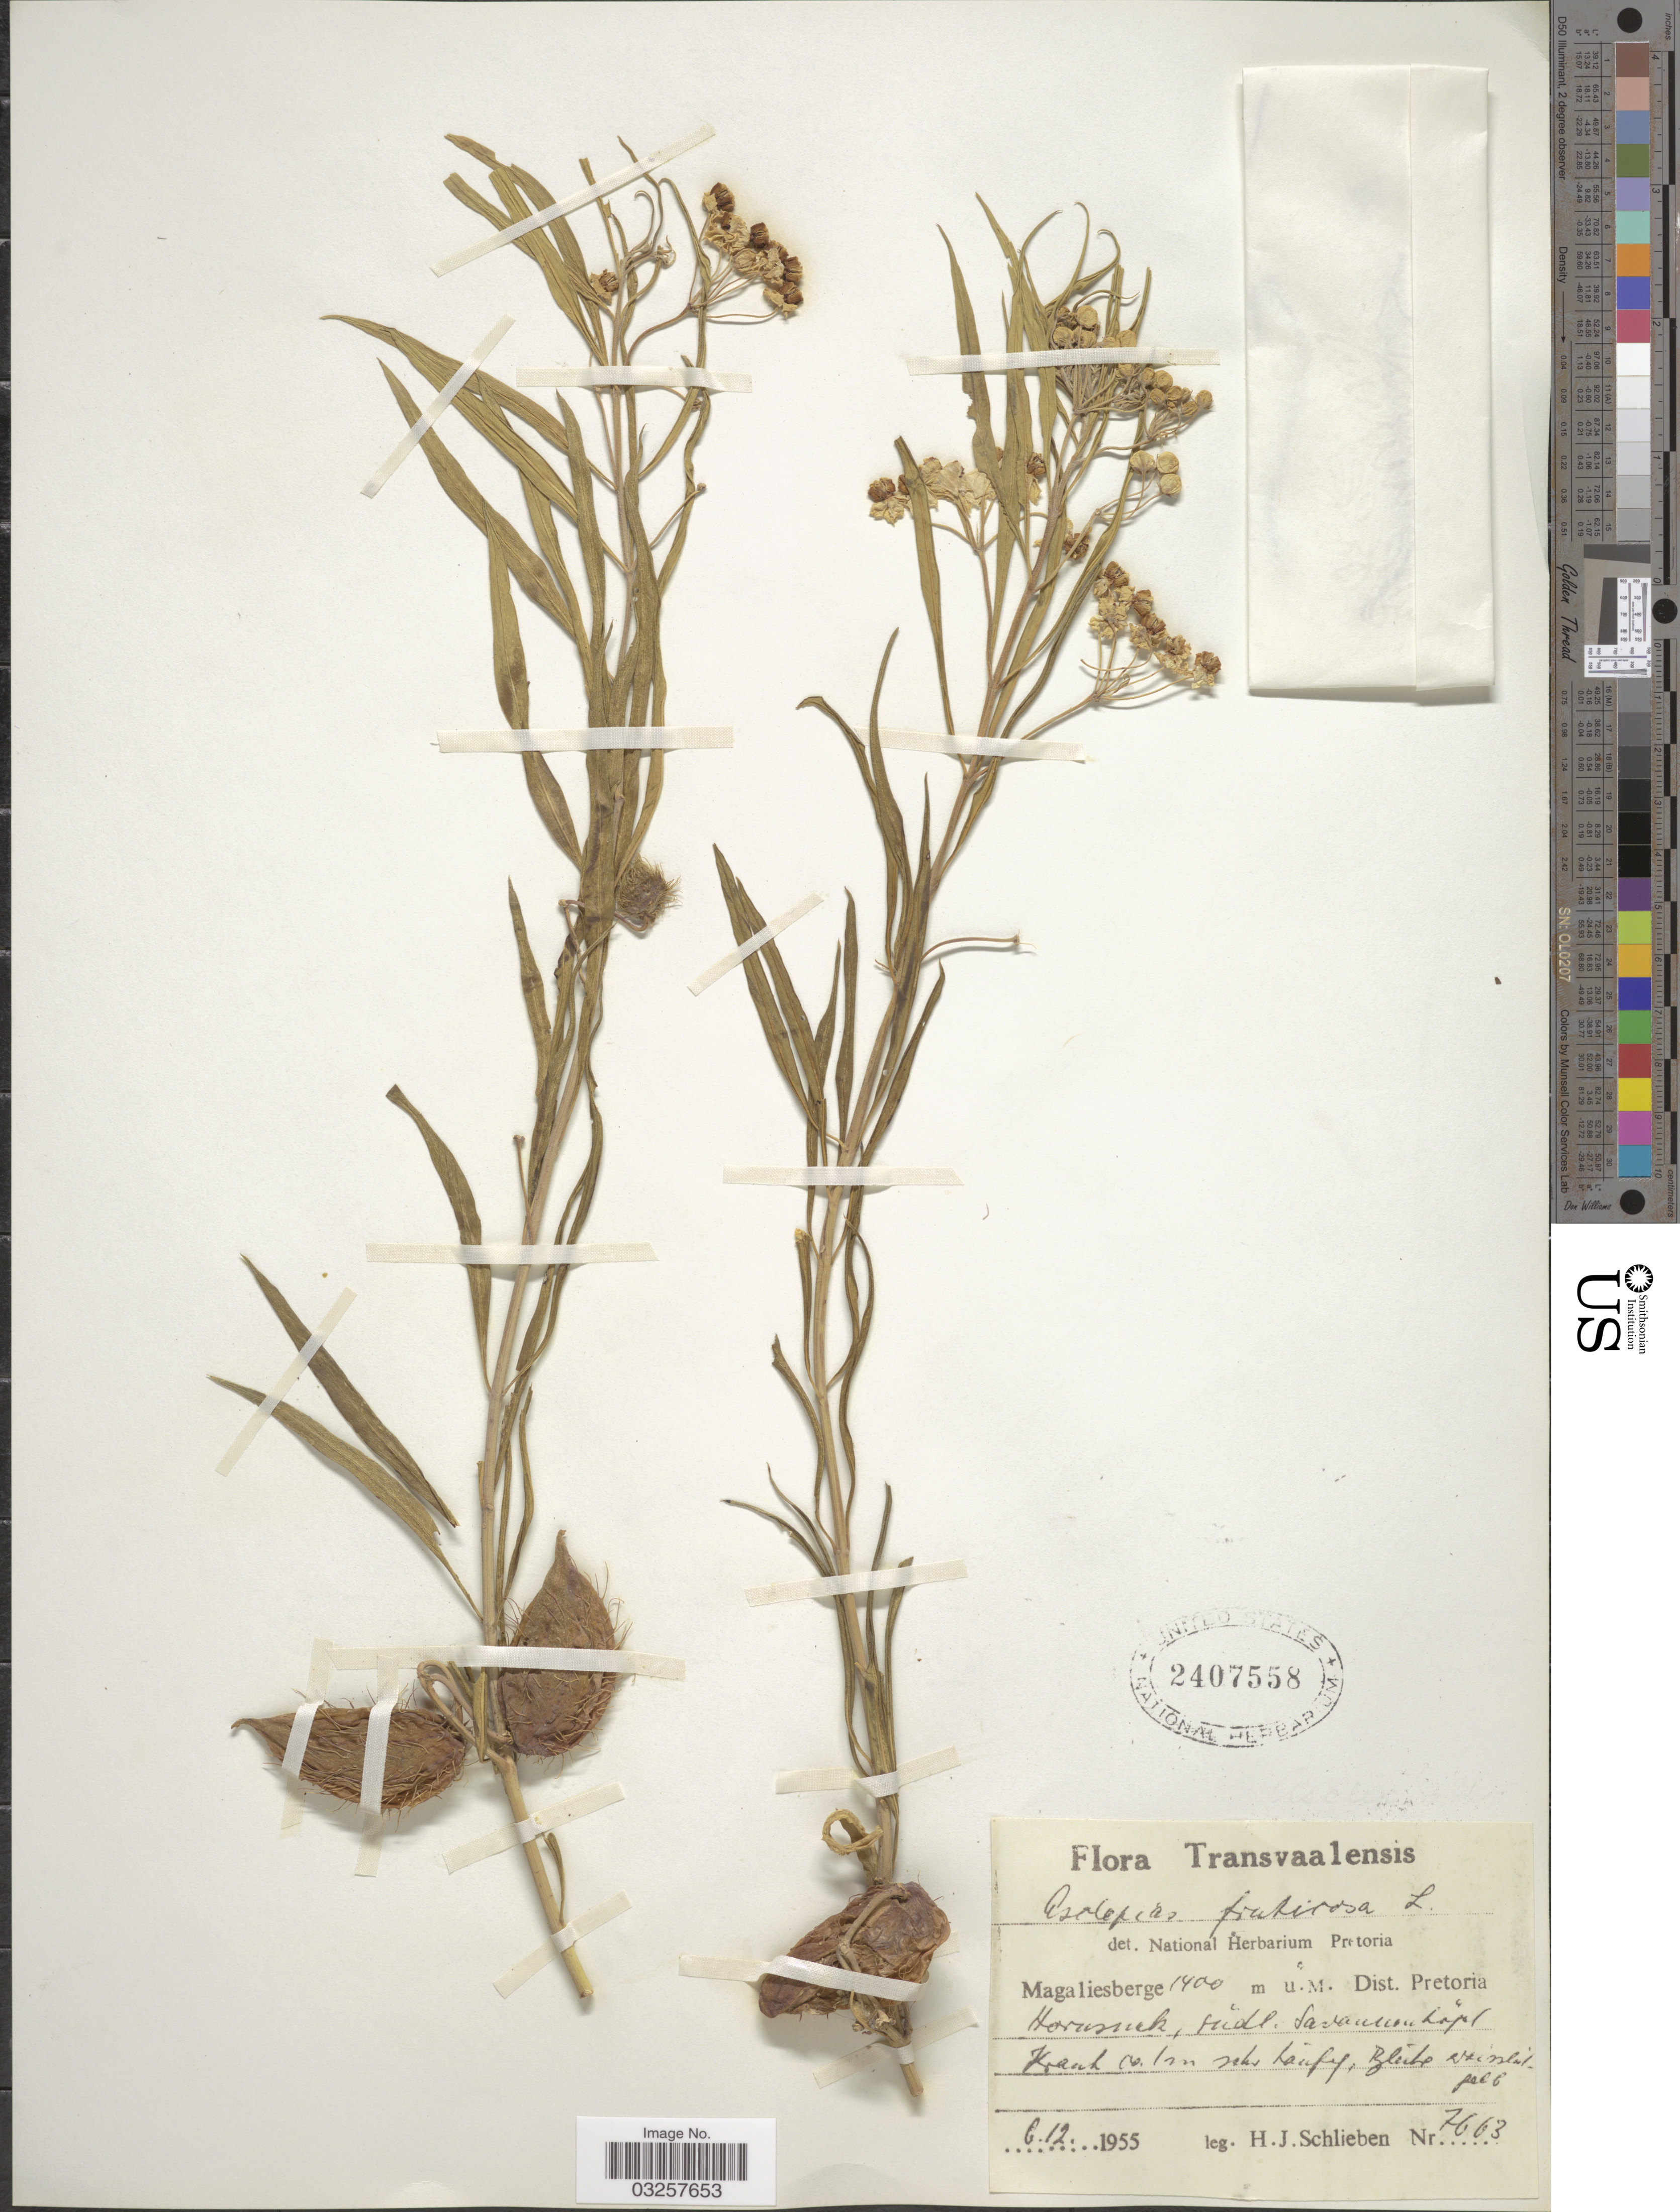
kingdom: Plantae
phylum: Tracheophyta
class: Magnoliopsida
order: Gentianales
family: Apocynaceae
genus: Asclepias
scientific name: Asclepias fruticosa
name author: L.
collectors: H. J. Schlieben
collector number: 7663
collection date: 1955-12-06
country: South Africa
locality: Transvaalensis. Magaliesberge. Dist. Pretoria. Hornsnek, südl. Savannen höpel.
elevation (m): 1400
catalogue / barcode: US 2407558